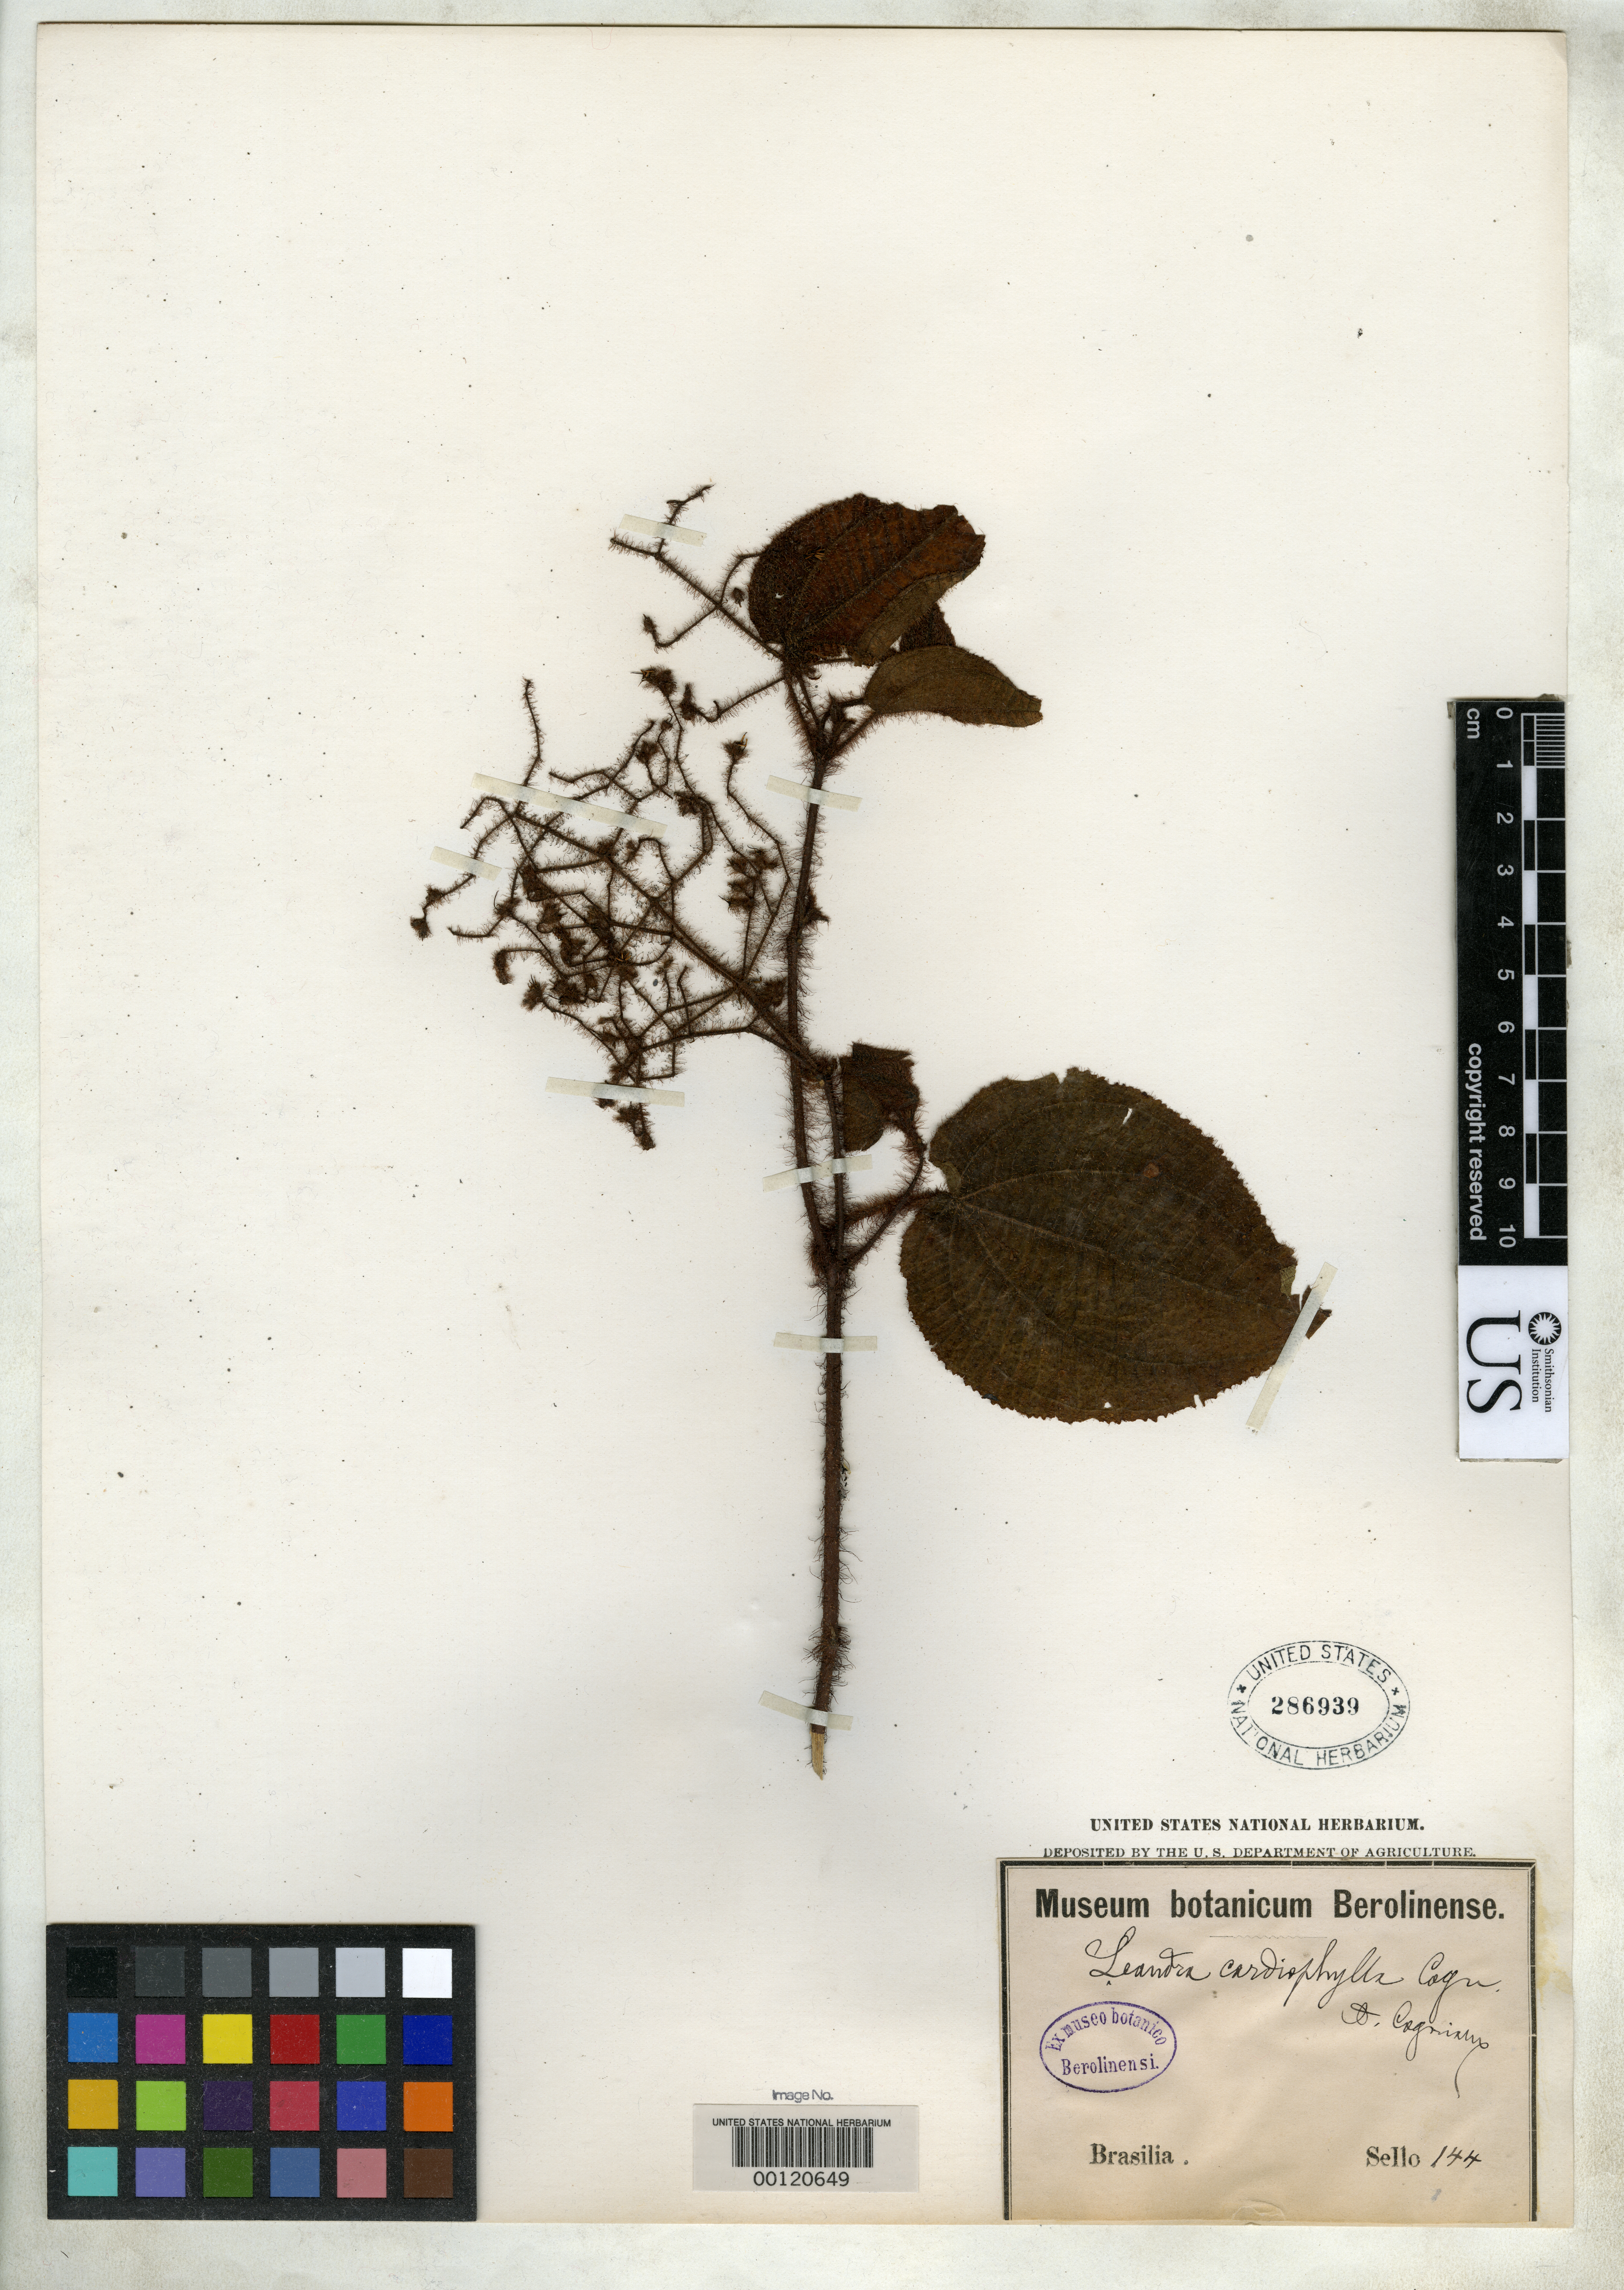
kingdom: Plantae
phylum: Tracheophyta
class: Magnoliopsida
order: Myrtales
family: Melastomataceae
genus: Leandra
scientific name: Leandra cardiophylla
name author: Cogn. in Mart.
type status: Syntype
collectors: F. Sellow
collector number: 144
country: Brazil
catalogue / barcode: US 286939